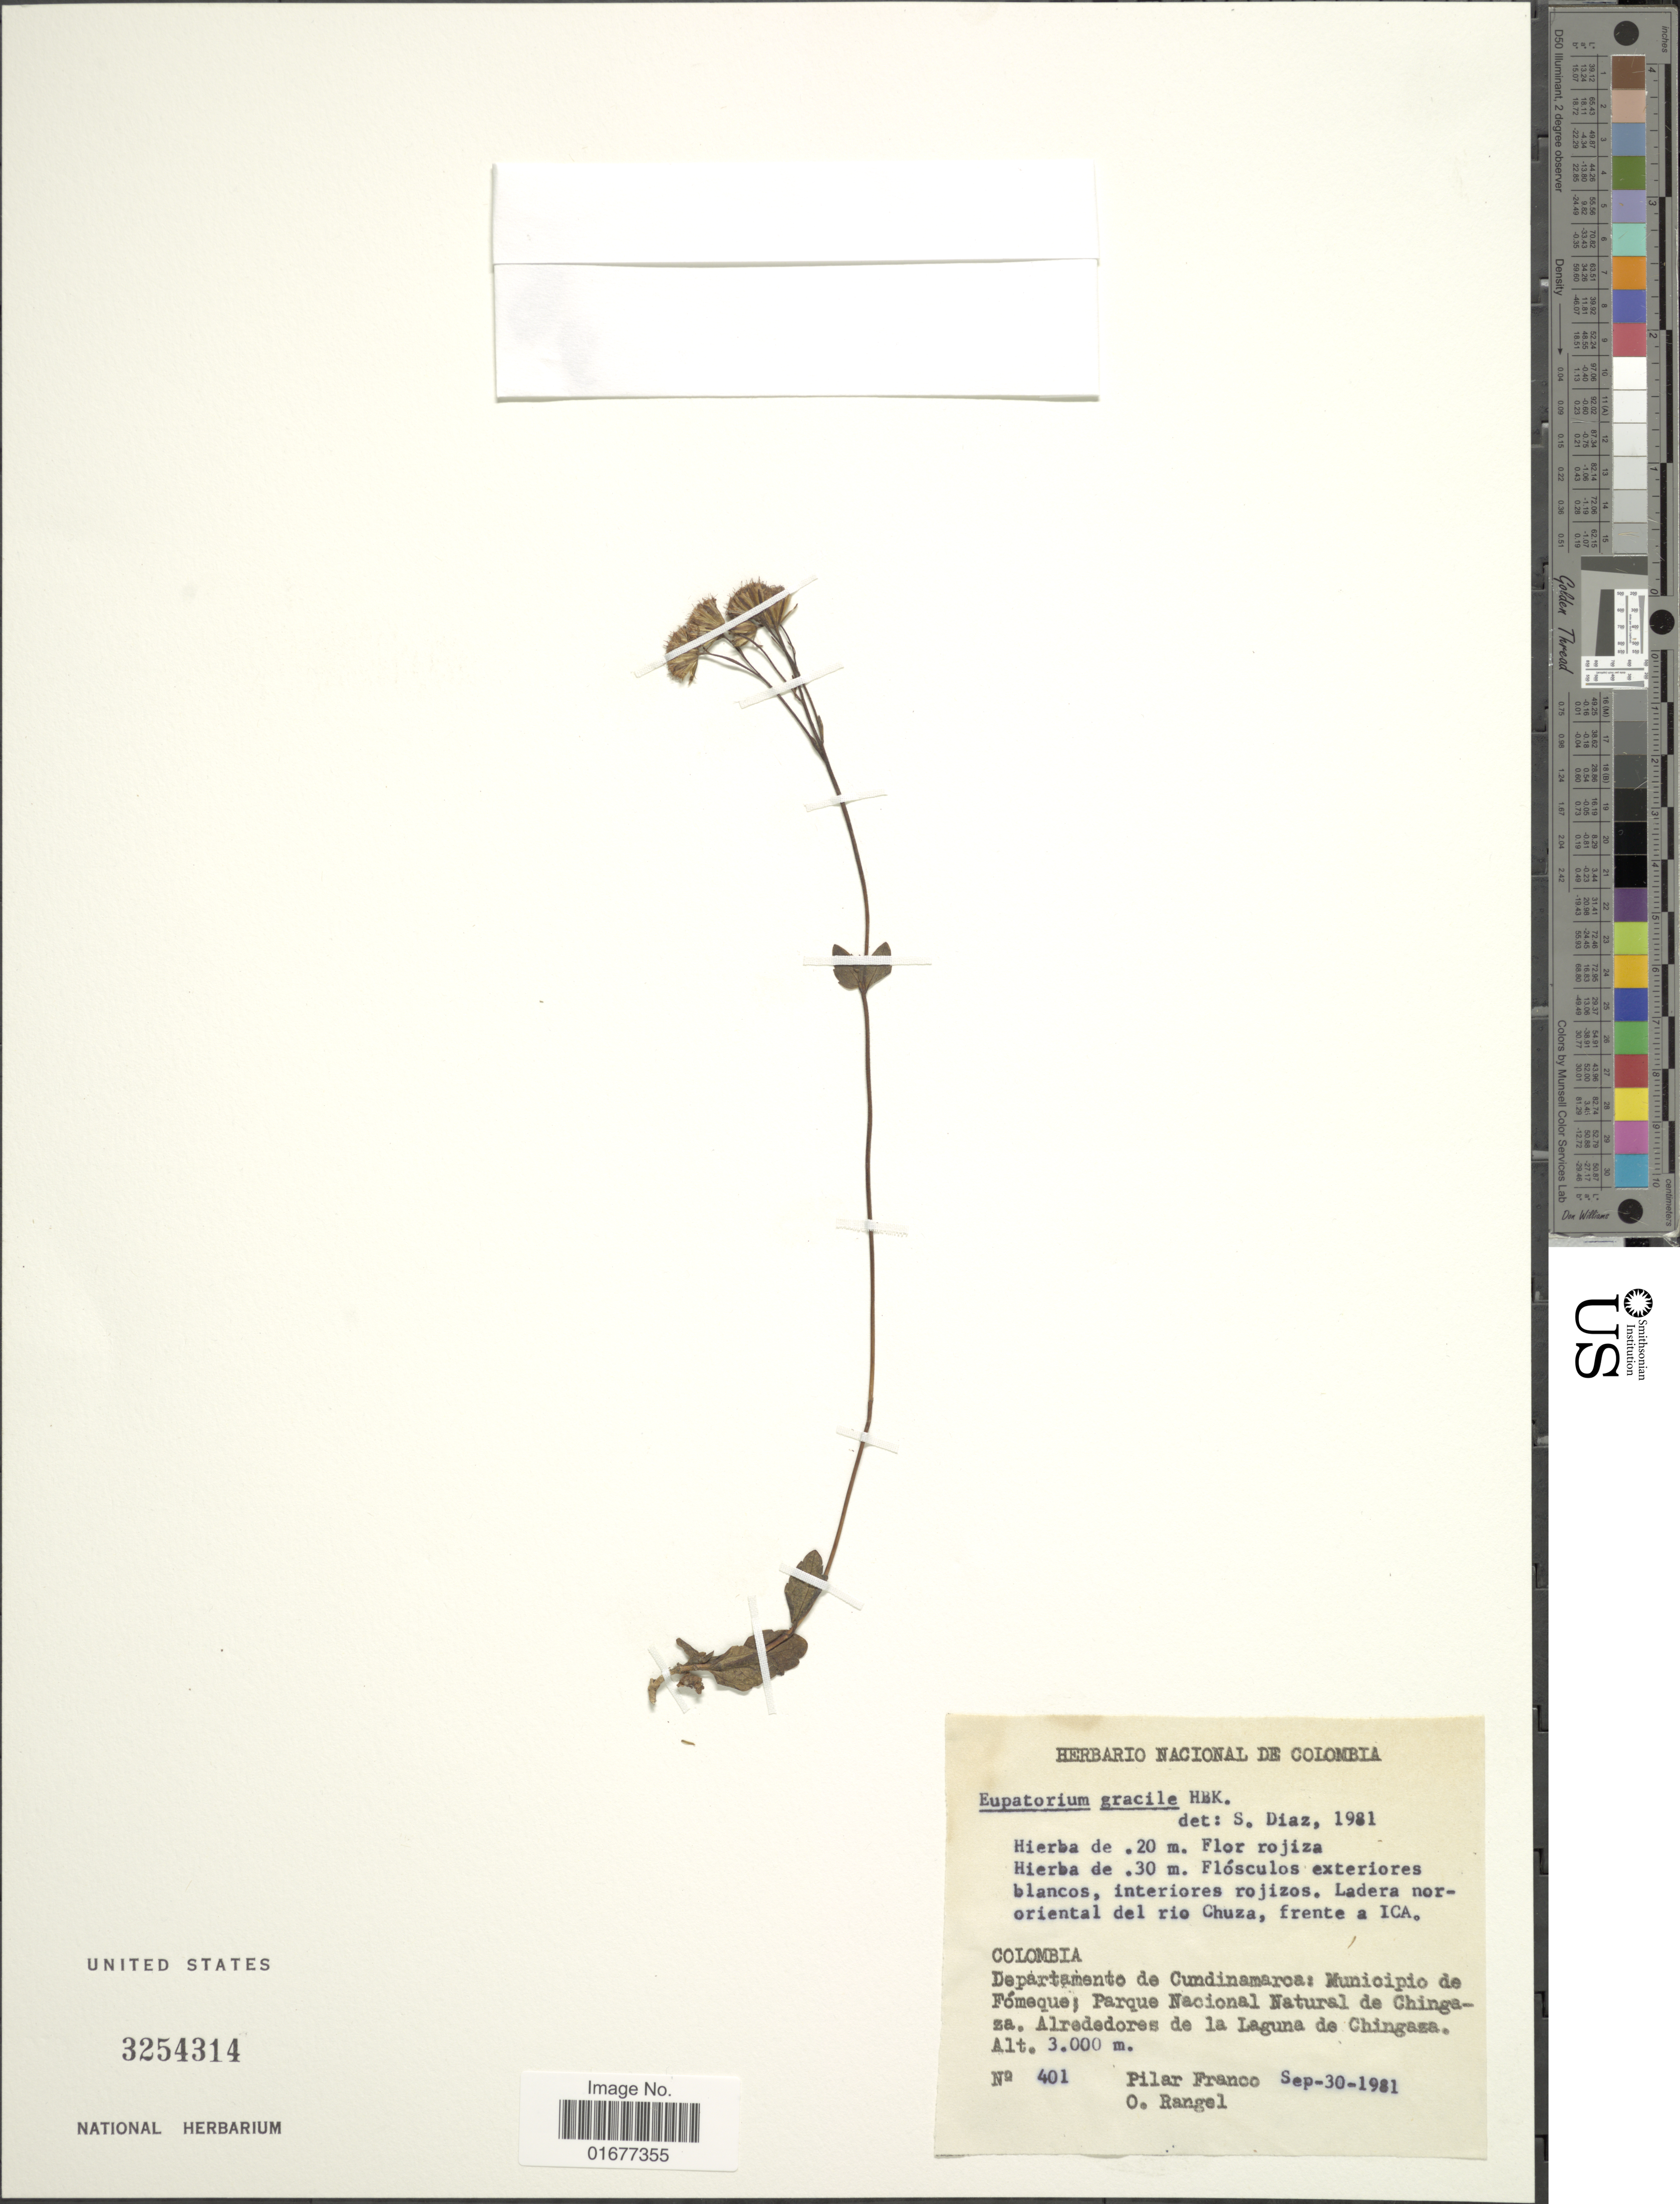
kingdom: Plantae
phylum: Tracheophyta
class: Magnoliopsida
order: Asterales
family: Asteraceae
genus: Ageratina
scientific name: Ageratina gracilis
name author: (Kunth) R.M. King & H. Rob.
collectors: P. Franco Roselli & O. Rangel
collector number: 401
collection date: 1981-09-30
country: Colombia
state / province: Cundinamarca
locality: Municipio de Fomeque; Parque Nacional Natural de Chingaza, Alrededores de la Laguna de Chingaza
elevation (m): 3000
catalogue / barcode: US 3254314